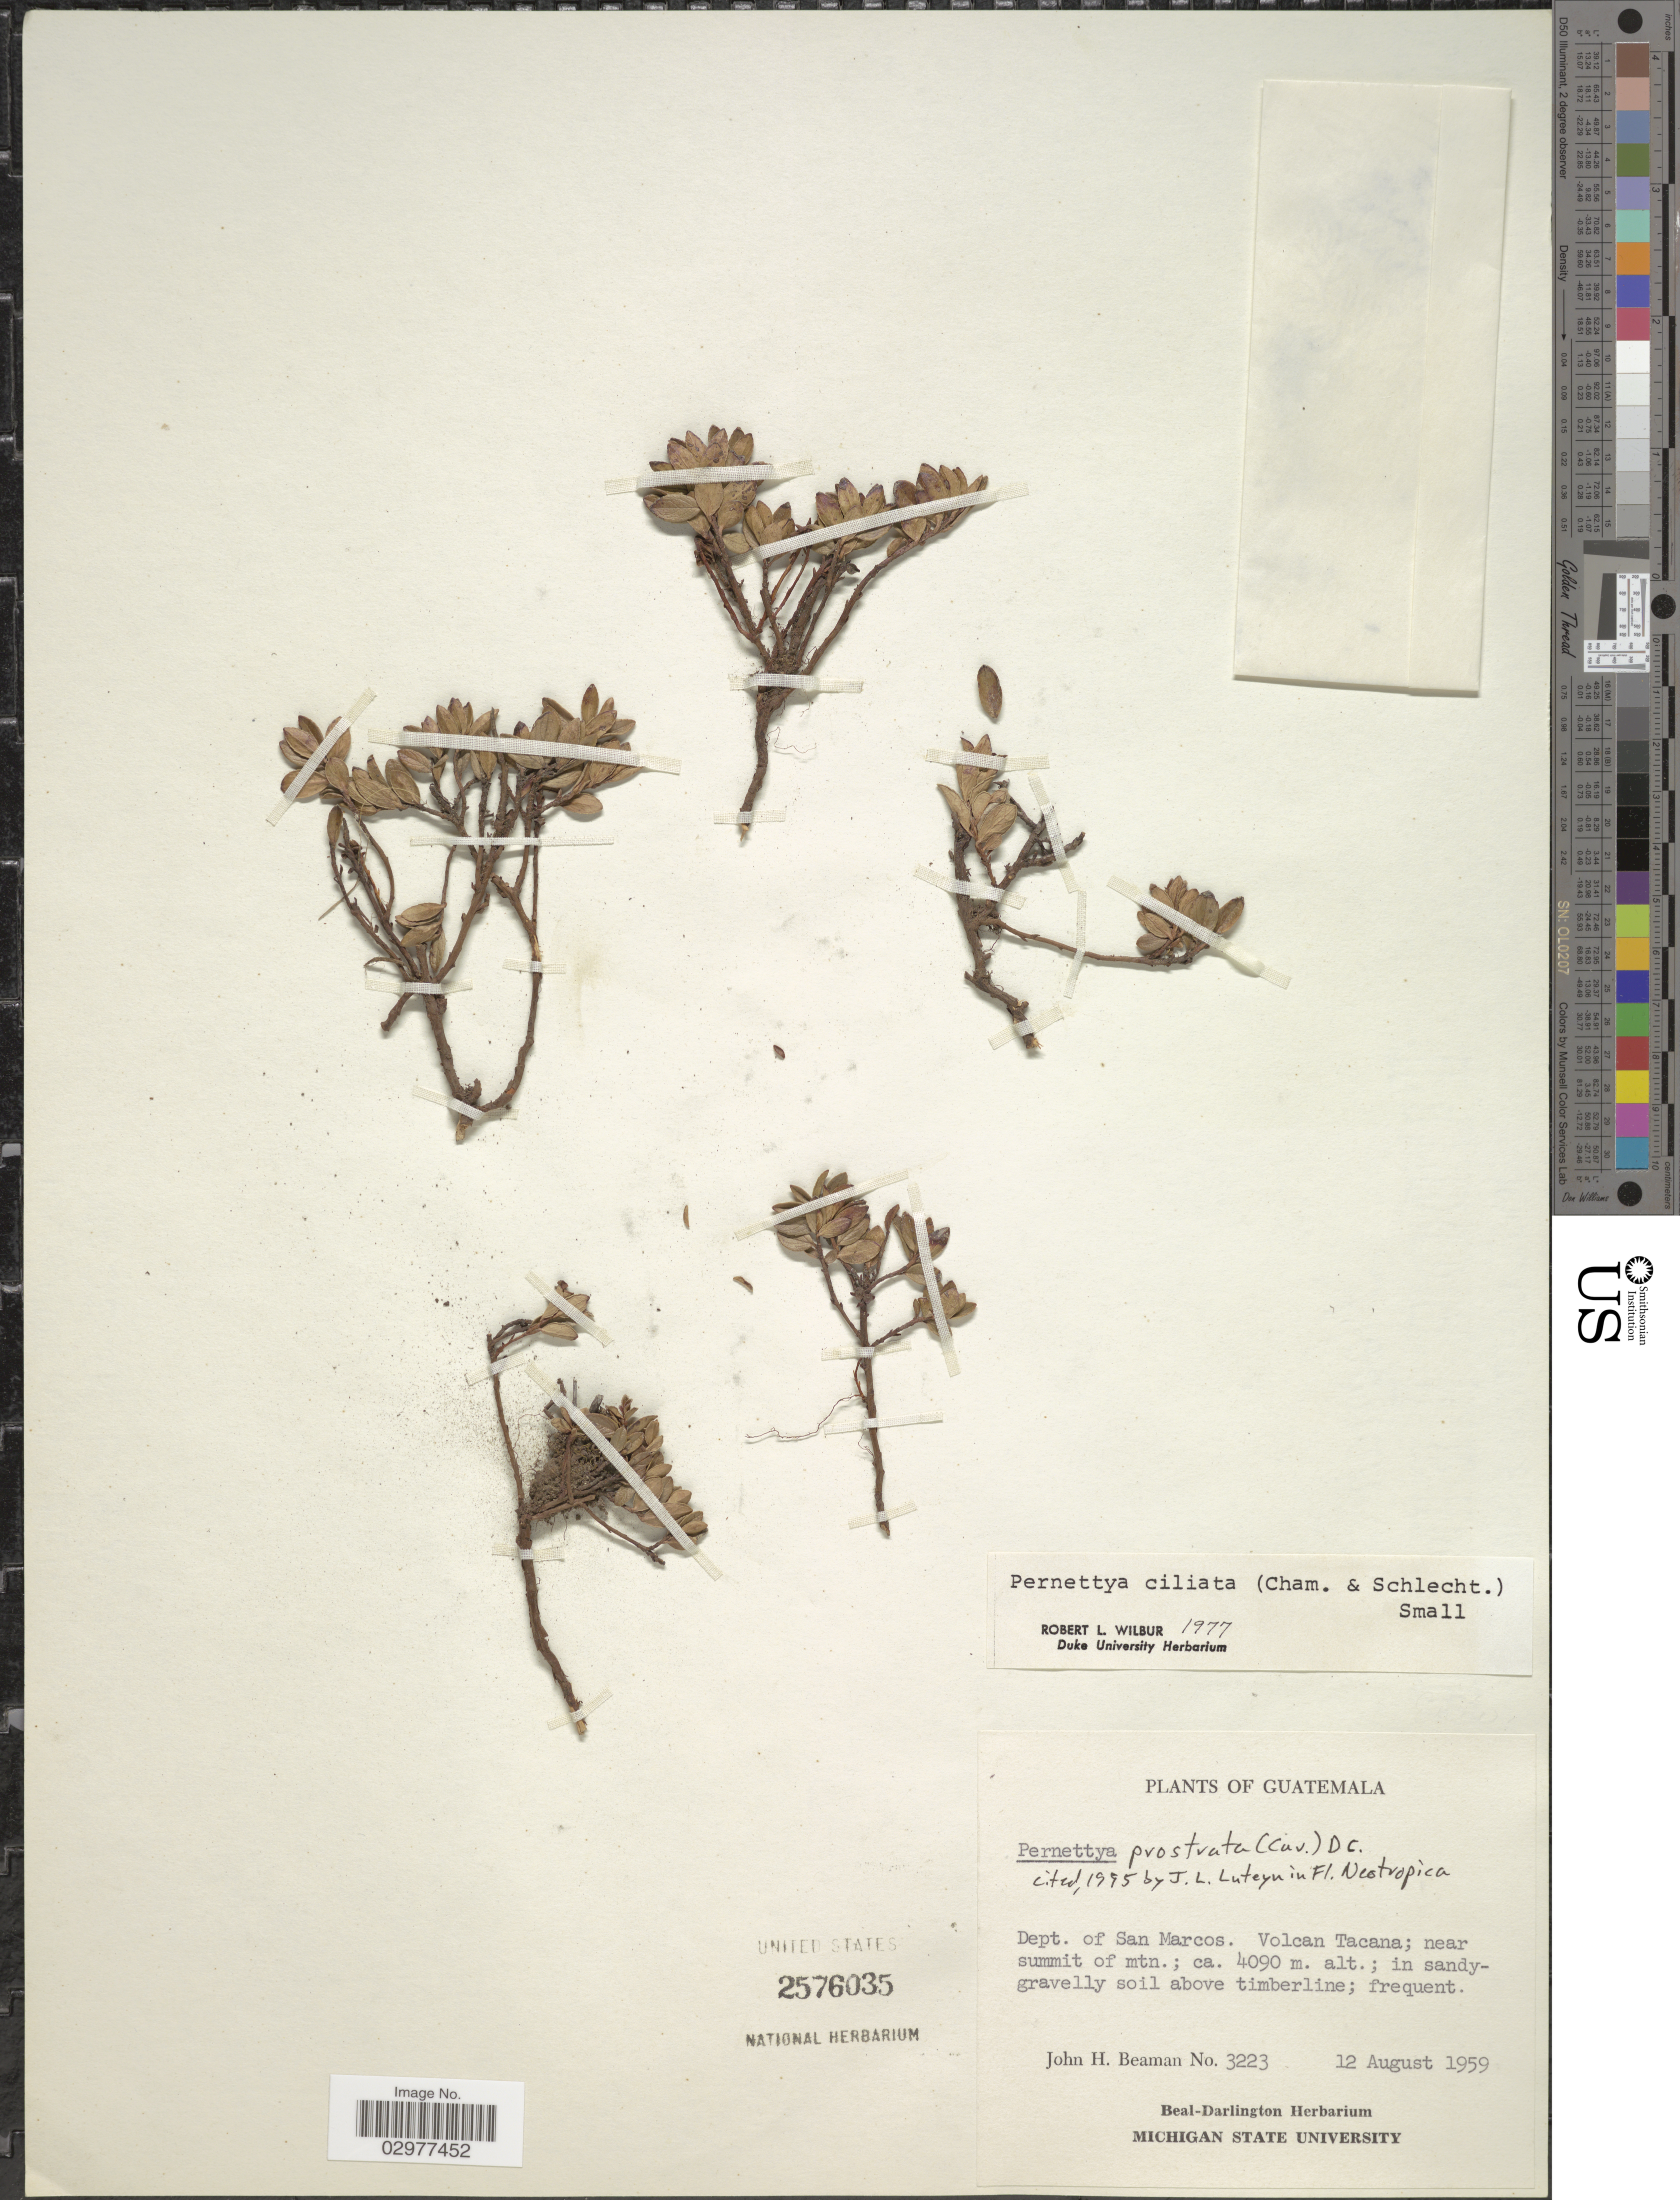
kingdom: Plantae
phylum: Tracheophyta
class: Magnoliopsida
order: Ericales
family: Ericaceae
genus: Pernettya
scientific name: Pernettya prostrata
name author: (Cav.) DC.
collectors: J. H. Beaman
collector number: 3223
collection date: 1959-08-12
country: Guatemala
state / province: San Marcos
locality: Dept. San Marcos. Volcan Tacana; near summit of mtn.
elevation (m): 4090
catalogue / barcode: US 2576035